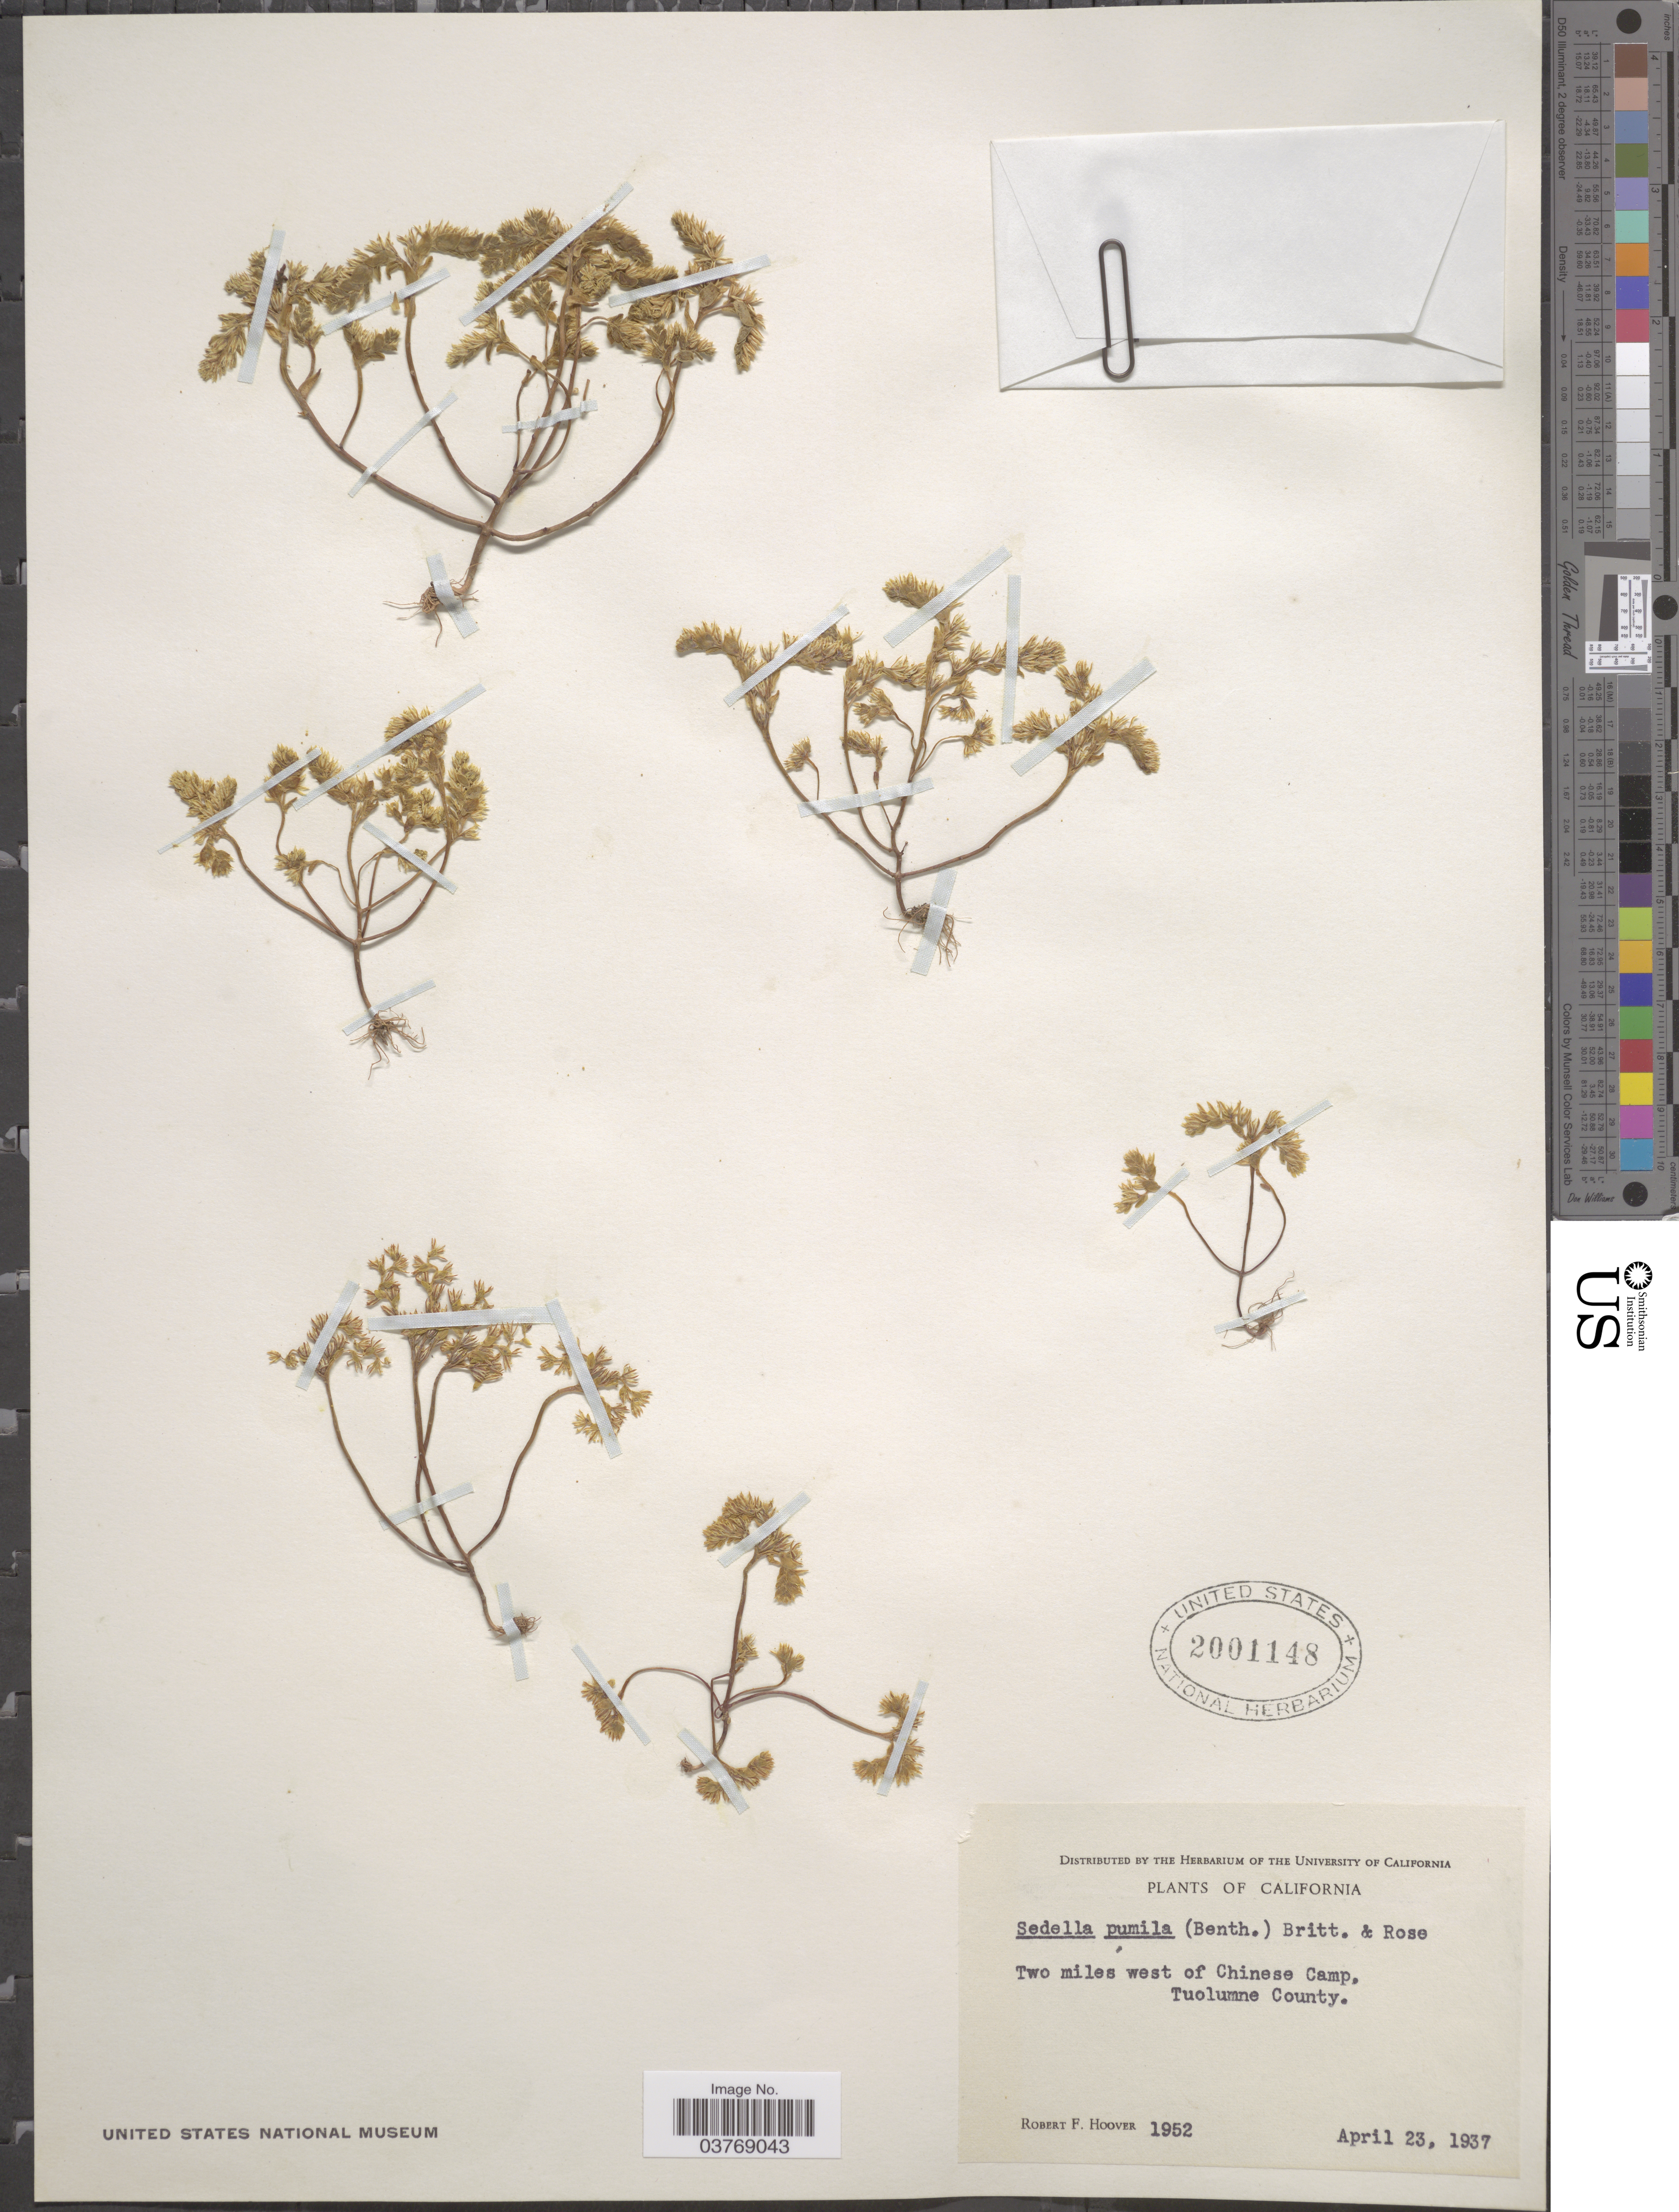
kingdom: Plantae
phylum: Tracheophyta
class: Magnoliopsida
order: Saxifragales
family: Crassulaceae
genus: Sedella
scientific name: Sedella pumila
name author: (Benth.) Britton & Rose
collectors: R. F. Hoover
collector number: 1952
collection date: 1937-04-23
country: United States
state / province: California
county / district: Tuolumne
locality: Two miles west of Chinese Camp, Tuolumne County.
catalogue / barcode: US 2001148